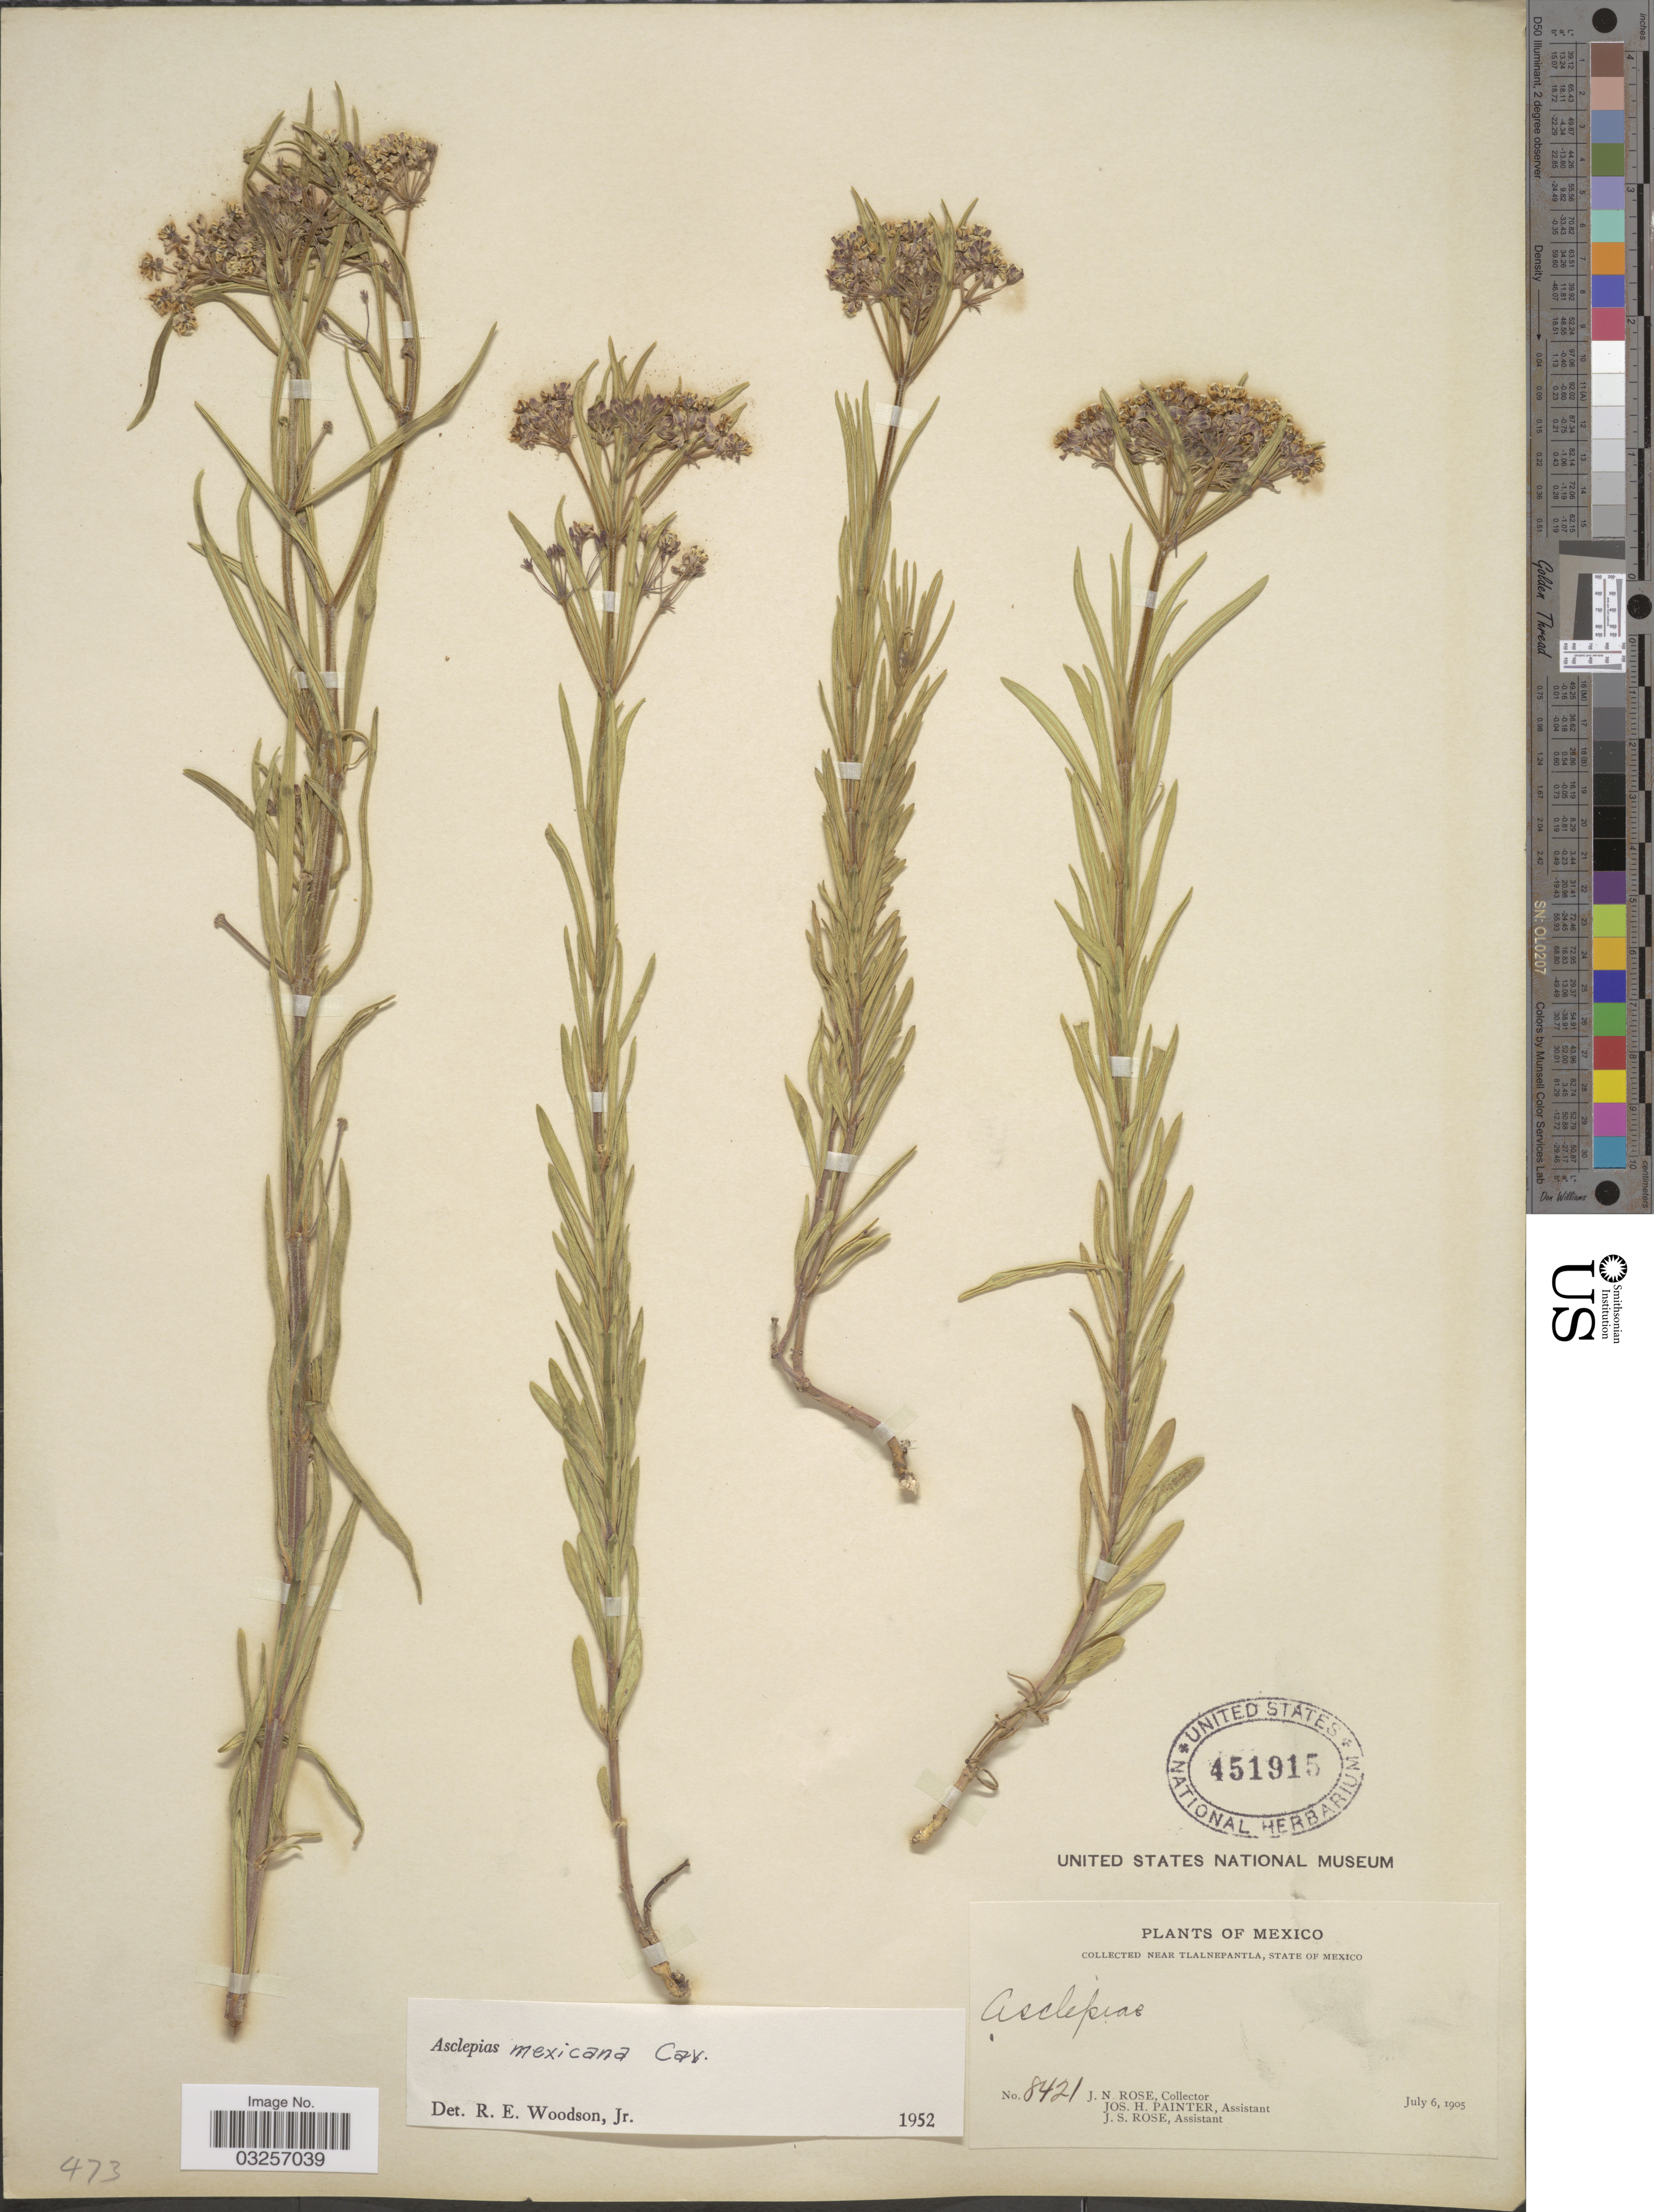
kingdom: Plantae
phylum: Tracheophyta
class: Magnoliopsida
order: Gentianales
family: Apocynaceae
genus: Asclepias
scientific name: Asclepias mexicana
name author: Cav.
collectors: J. N. Rose, J. H. Painter & J. S. Rose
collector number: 8421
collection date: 1905-07-06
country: Mexico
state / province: México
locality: Collected near Tlalnepantla.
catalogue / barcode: US 451915